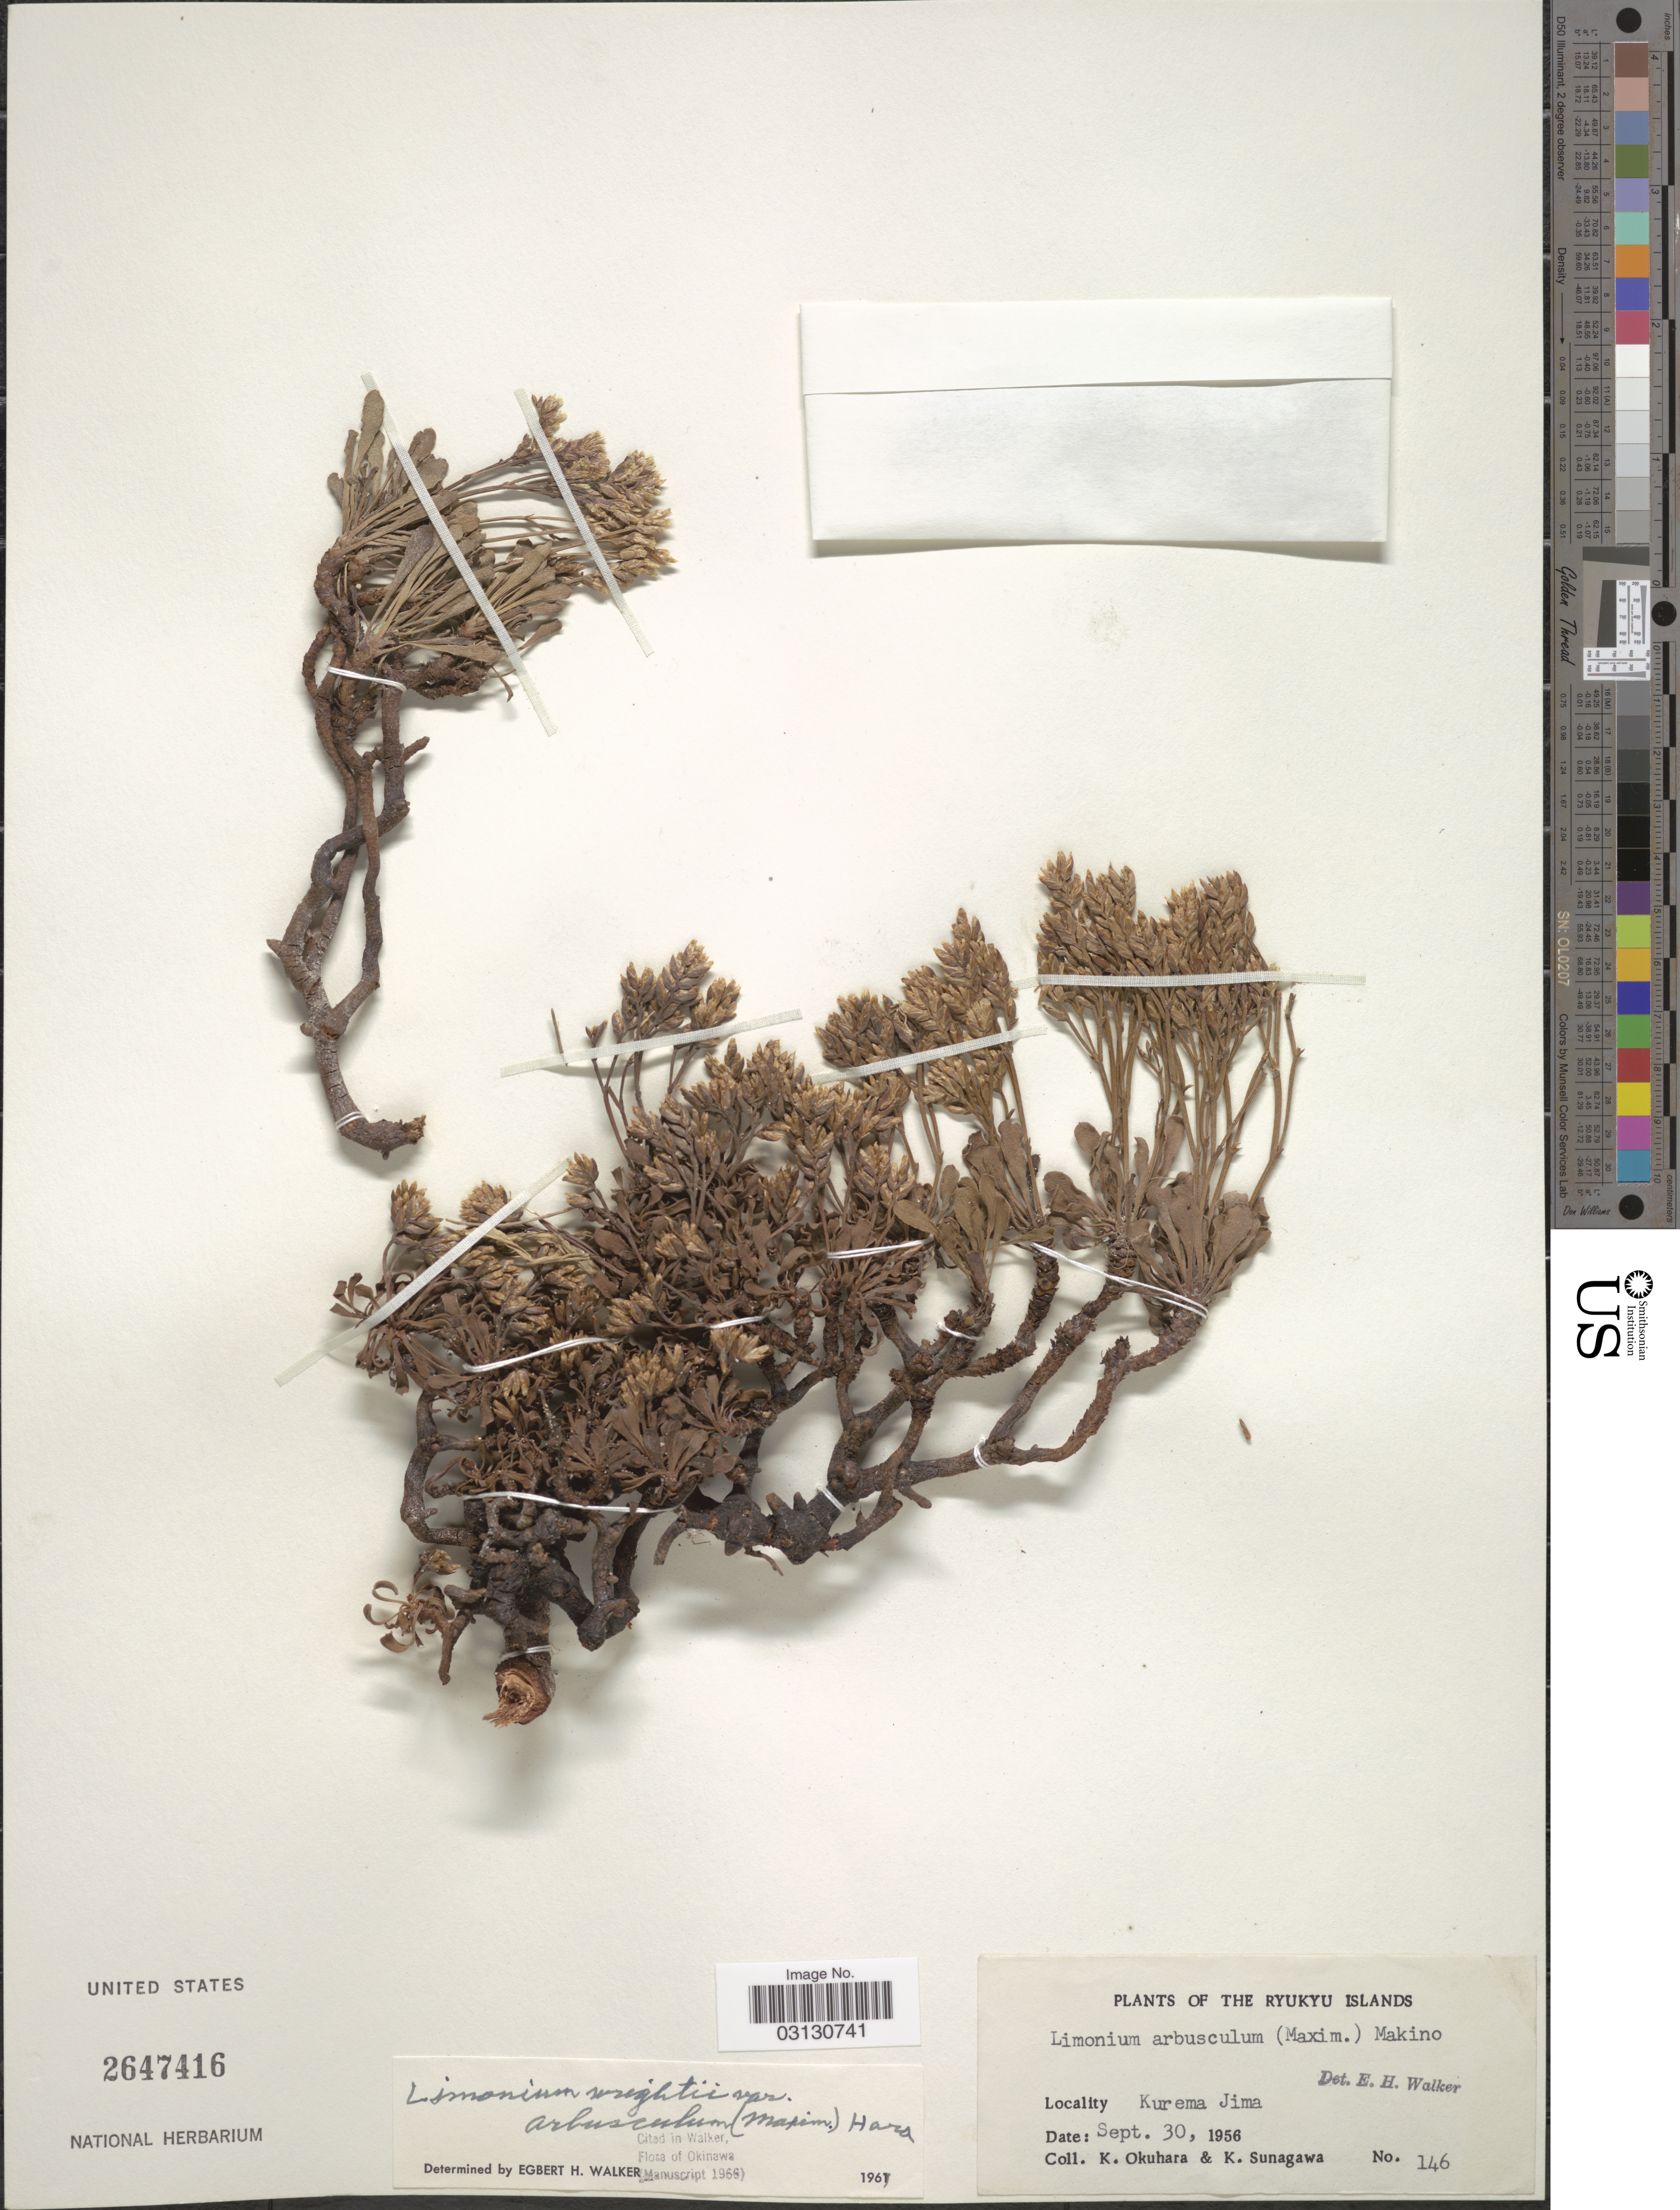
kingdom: Plantae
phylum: Tracheophyta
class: Magnoliopsida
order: Caryophyllales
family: Plumbaginaceae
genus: Limonium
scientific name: Limonium wrightii var. arbusculum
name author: (Maxim.) Hara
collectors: K. Okuhara & K. Sunagawa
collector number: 146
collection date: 1956-09-30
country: Japan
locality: The Ryukyu Islands, Kurema Jima.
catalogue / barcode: US 2647416